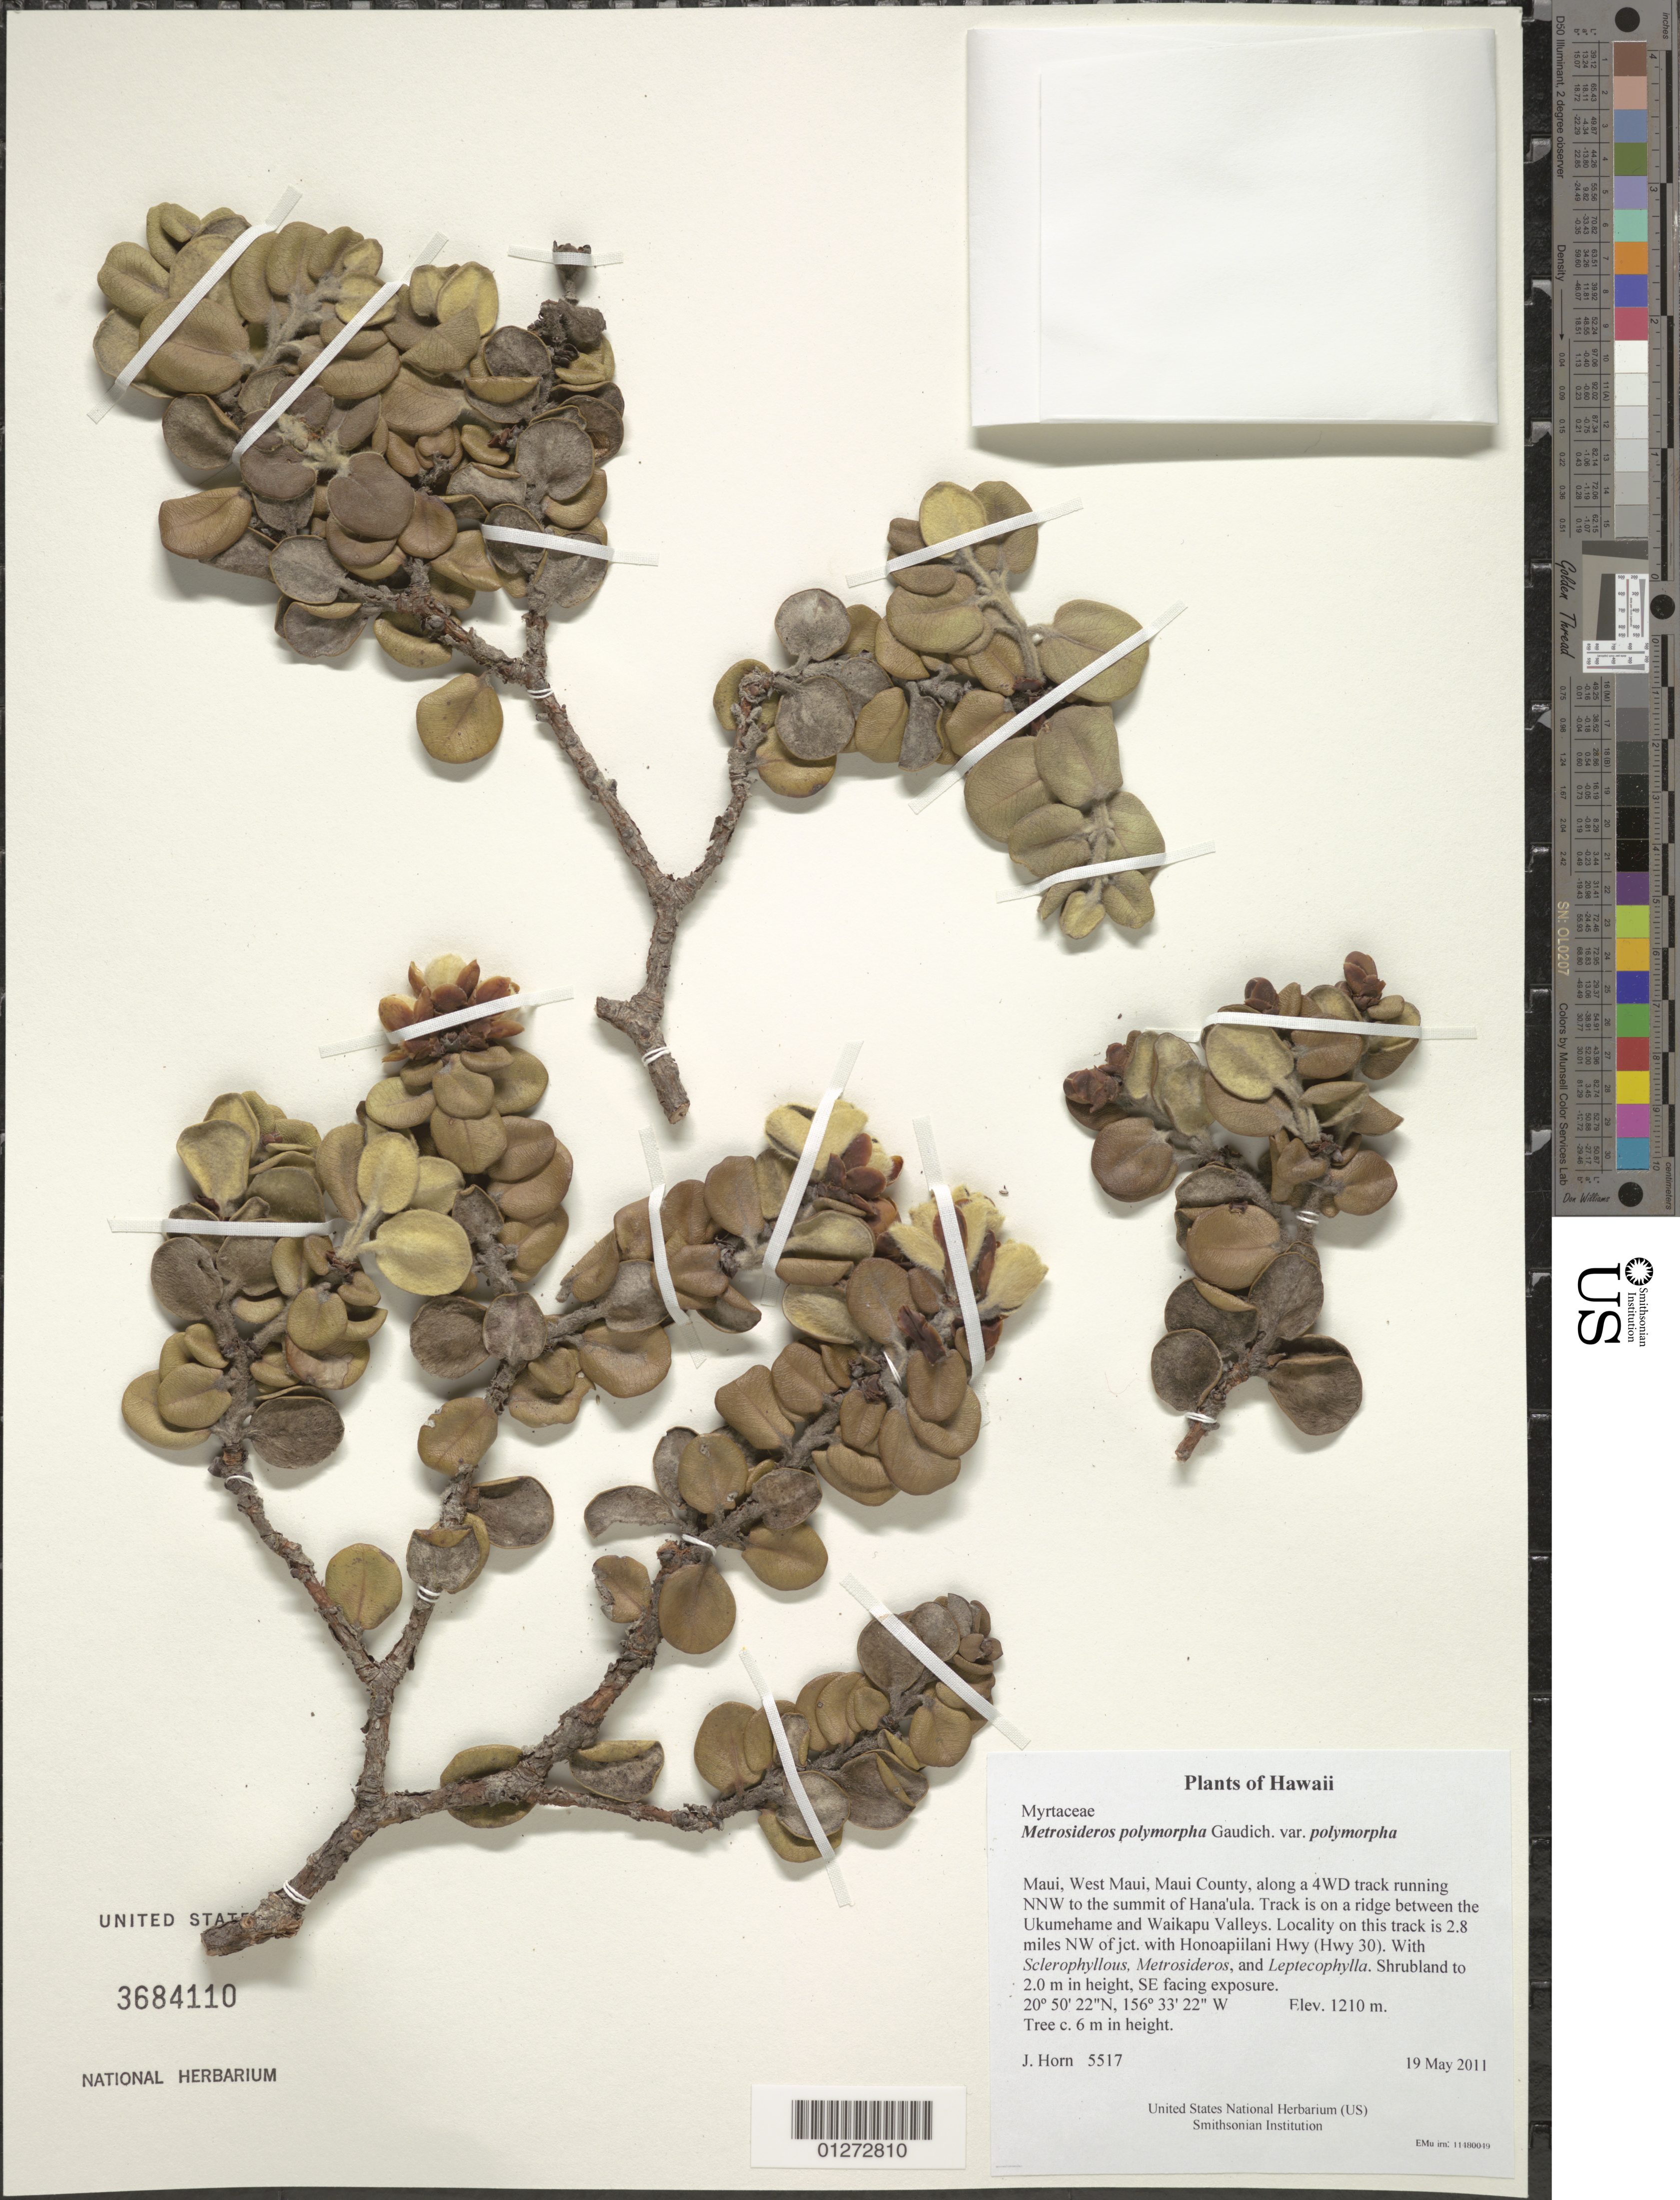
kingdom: Plantae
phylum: Tracheophyta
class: Magnoliopsida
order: Myrtales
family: Myrtaceae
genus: Metrosideros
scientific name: Metrosideros polymorpha var. polymorpha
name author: Gaudich.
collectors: J. Horn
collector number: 5517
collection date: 2011-05-19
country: United States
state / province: Hawaii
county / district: Maui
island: Maui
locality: West Maui, along a 4WD track running NNW to the summit of Hana'ula. Track is on a ridge between the Ukumehame and Waikapu Valleys. Locality on this track is 2.8 miles NW of jct. with Honoapiilani Hwy (Hwy 30).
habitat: Sclerophyllous shrubland to 2.0 m in height, SE facing exposure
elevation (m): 1210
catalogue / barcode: US 3684110